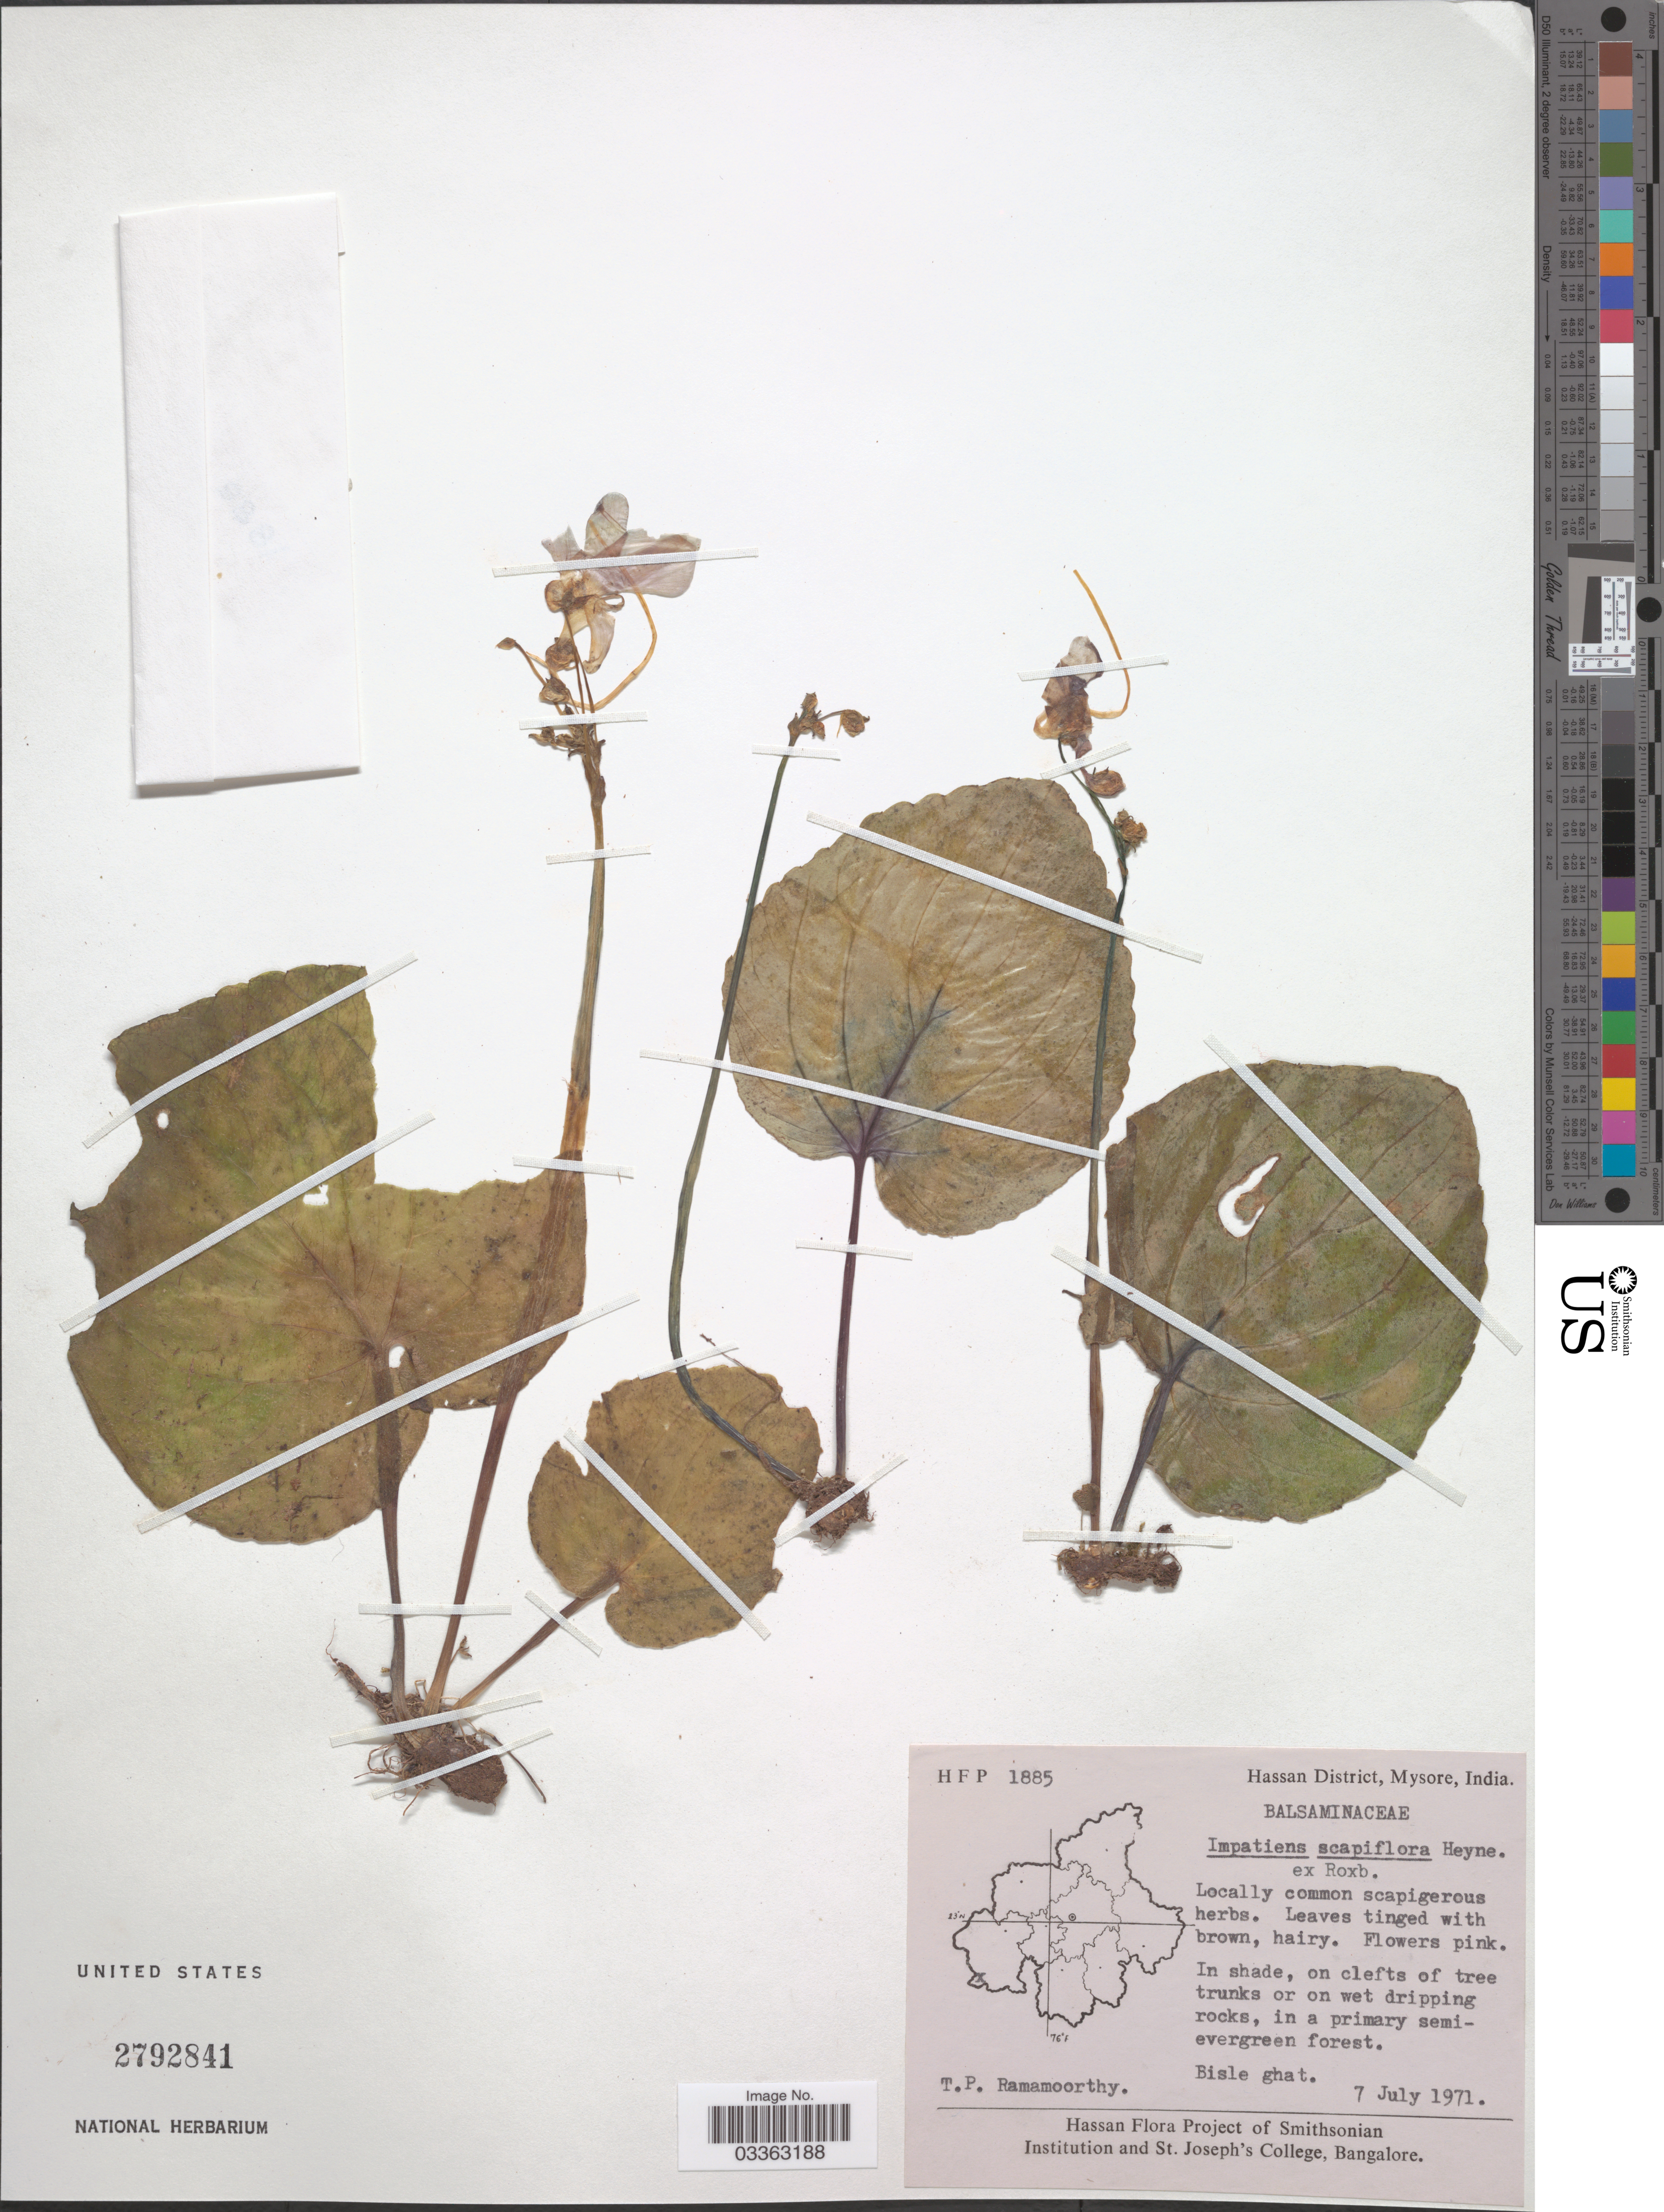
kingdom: Plantae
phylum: Tracheophyta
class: Magnoliopsida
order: Ericales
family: Balsaminaceae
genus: Impatiens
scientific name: Impatiens scapiflora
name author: B. Heyne ex Roxb.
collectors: T. P. Ramamoorthy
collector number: HFP 1885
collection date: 1971-07-07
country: India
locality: Hassan District, Mysore. Bisle ghat.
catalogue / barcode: US 2792841